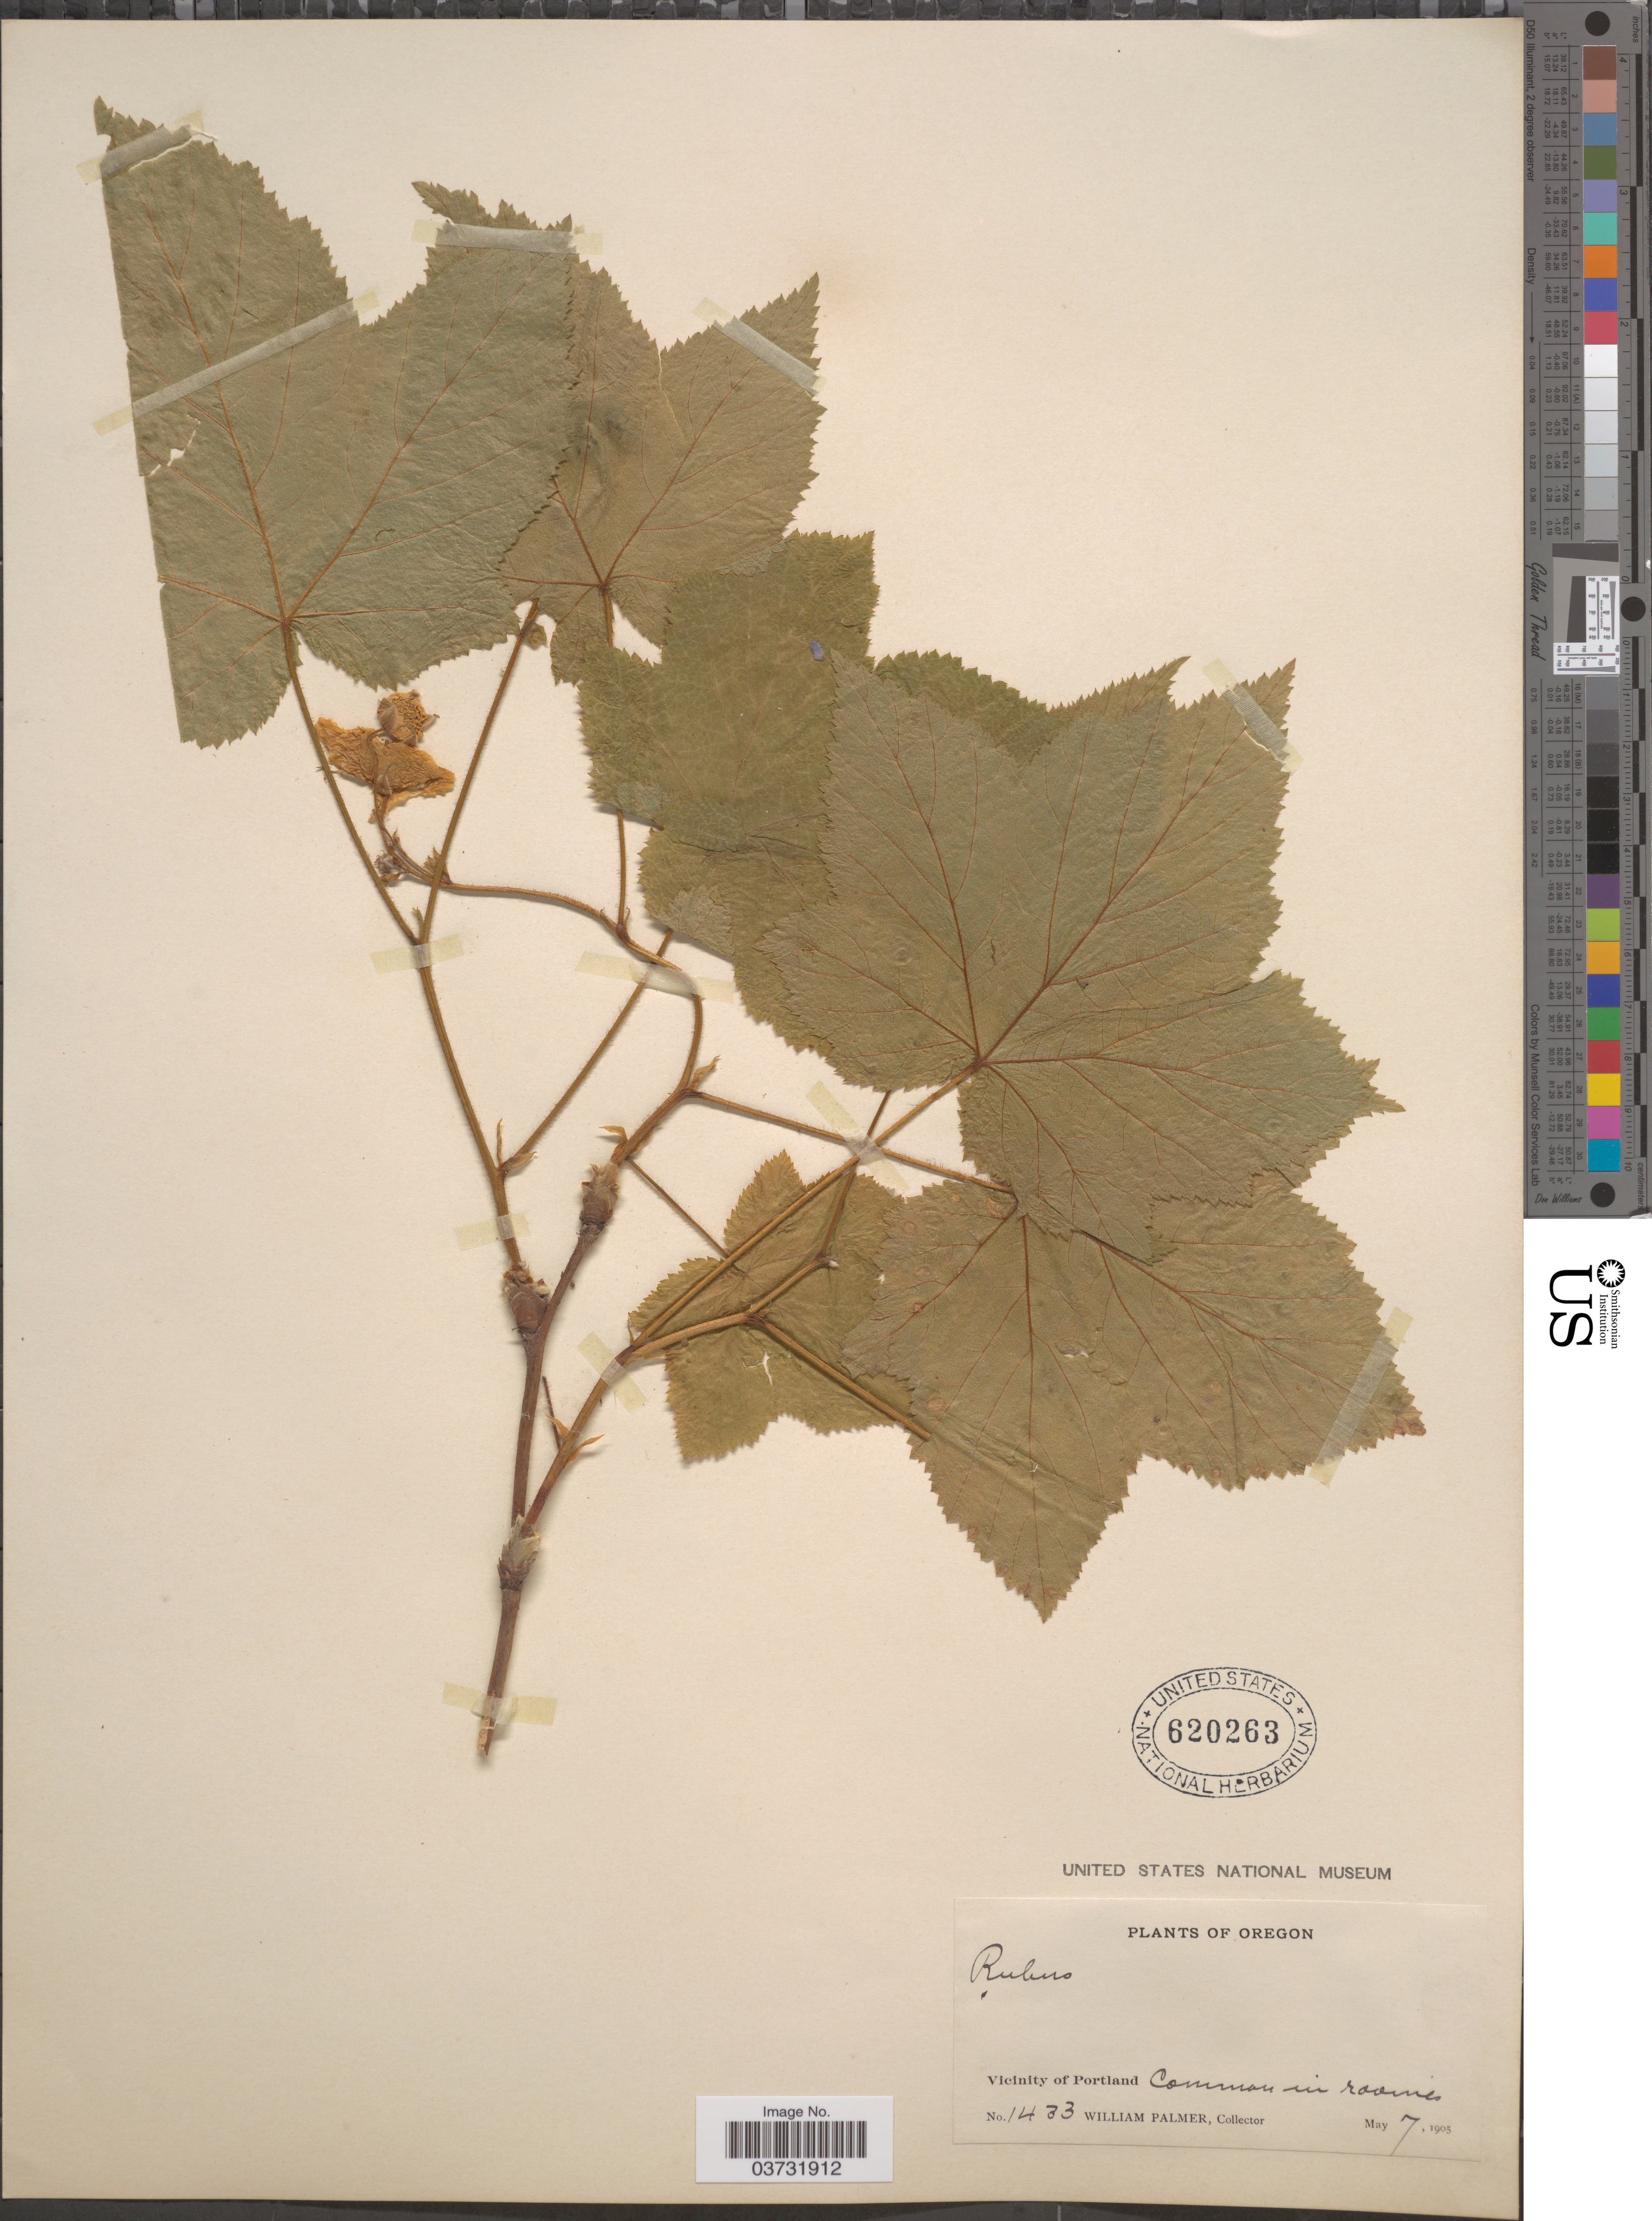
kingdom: Plantae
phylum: Tracheophyta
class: Magnoliopsida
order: Rosales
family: Rosaceae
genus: Rubus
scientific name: Rubus parviflorus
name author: Nutt.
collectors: W. Palmer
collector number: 1433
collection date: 1905-05-07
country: United States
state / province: Oregon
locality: Vicinity of Portland.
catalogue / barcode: US 620263